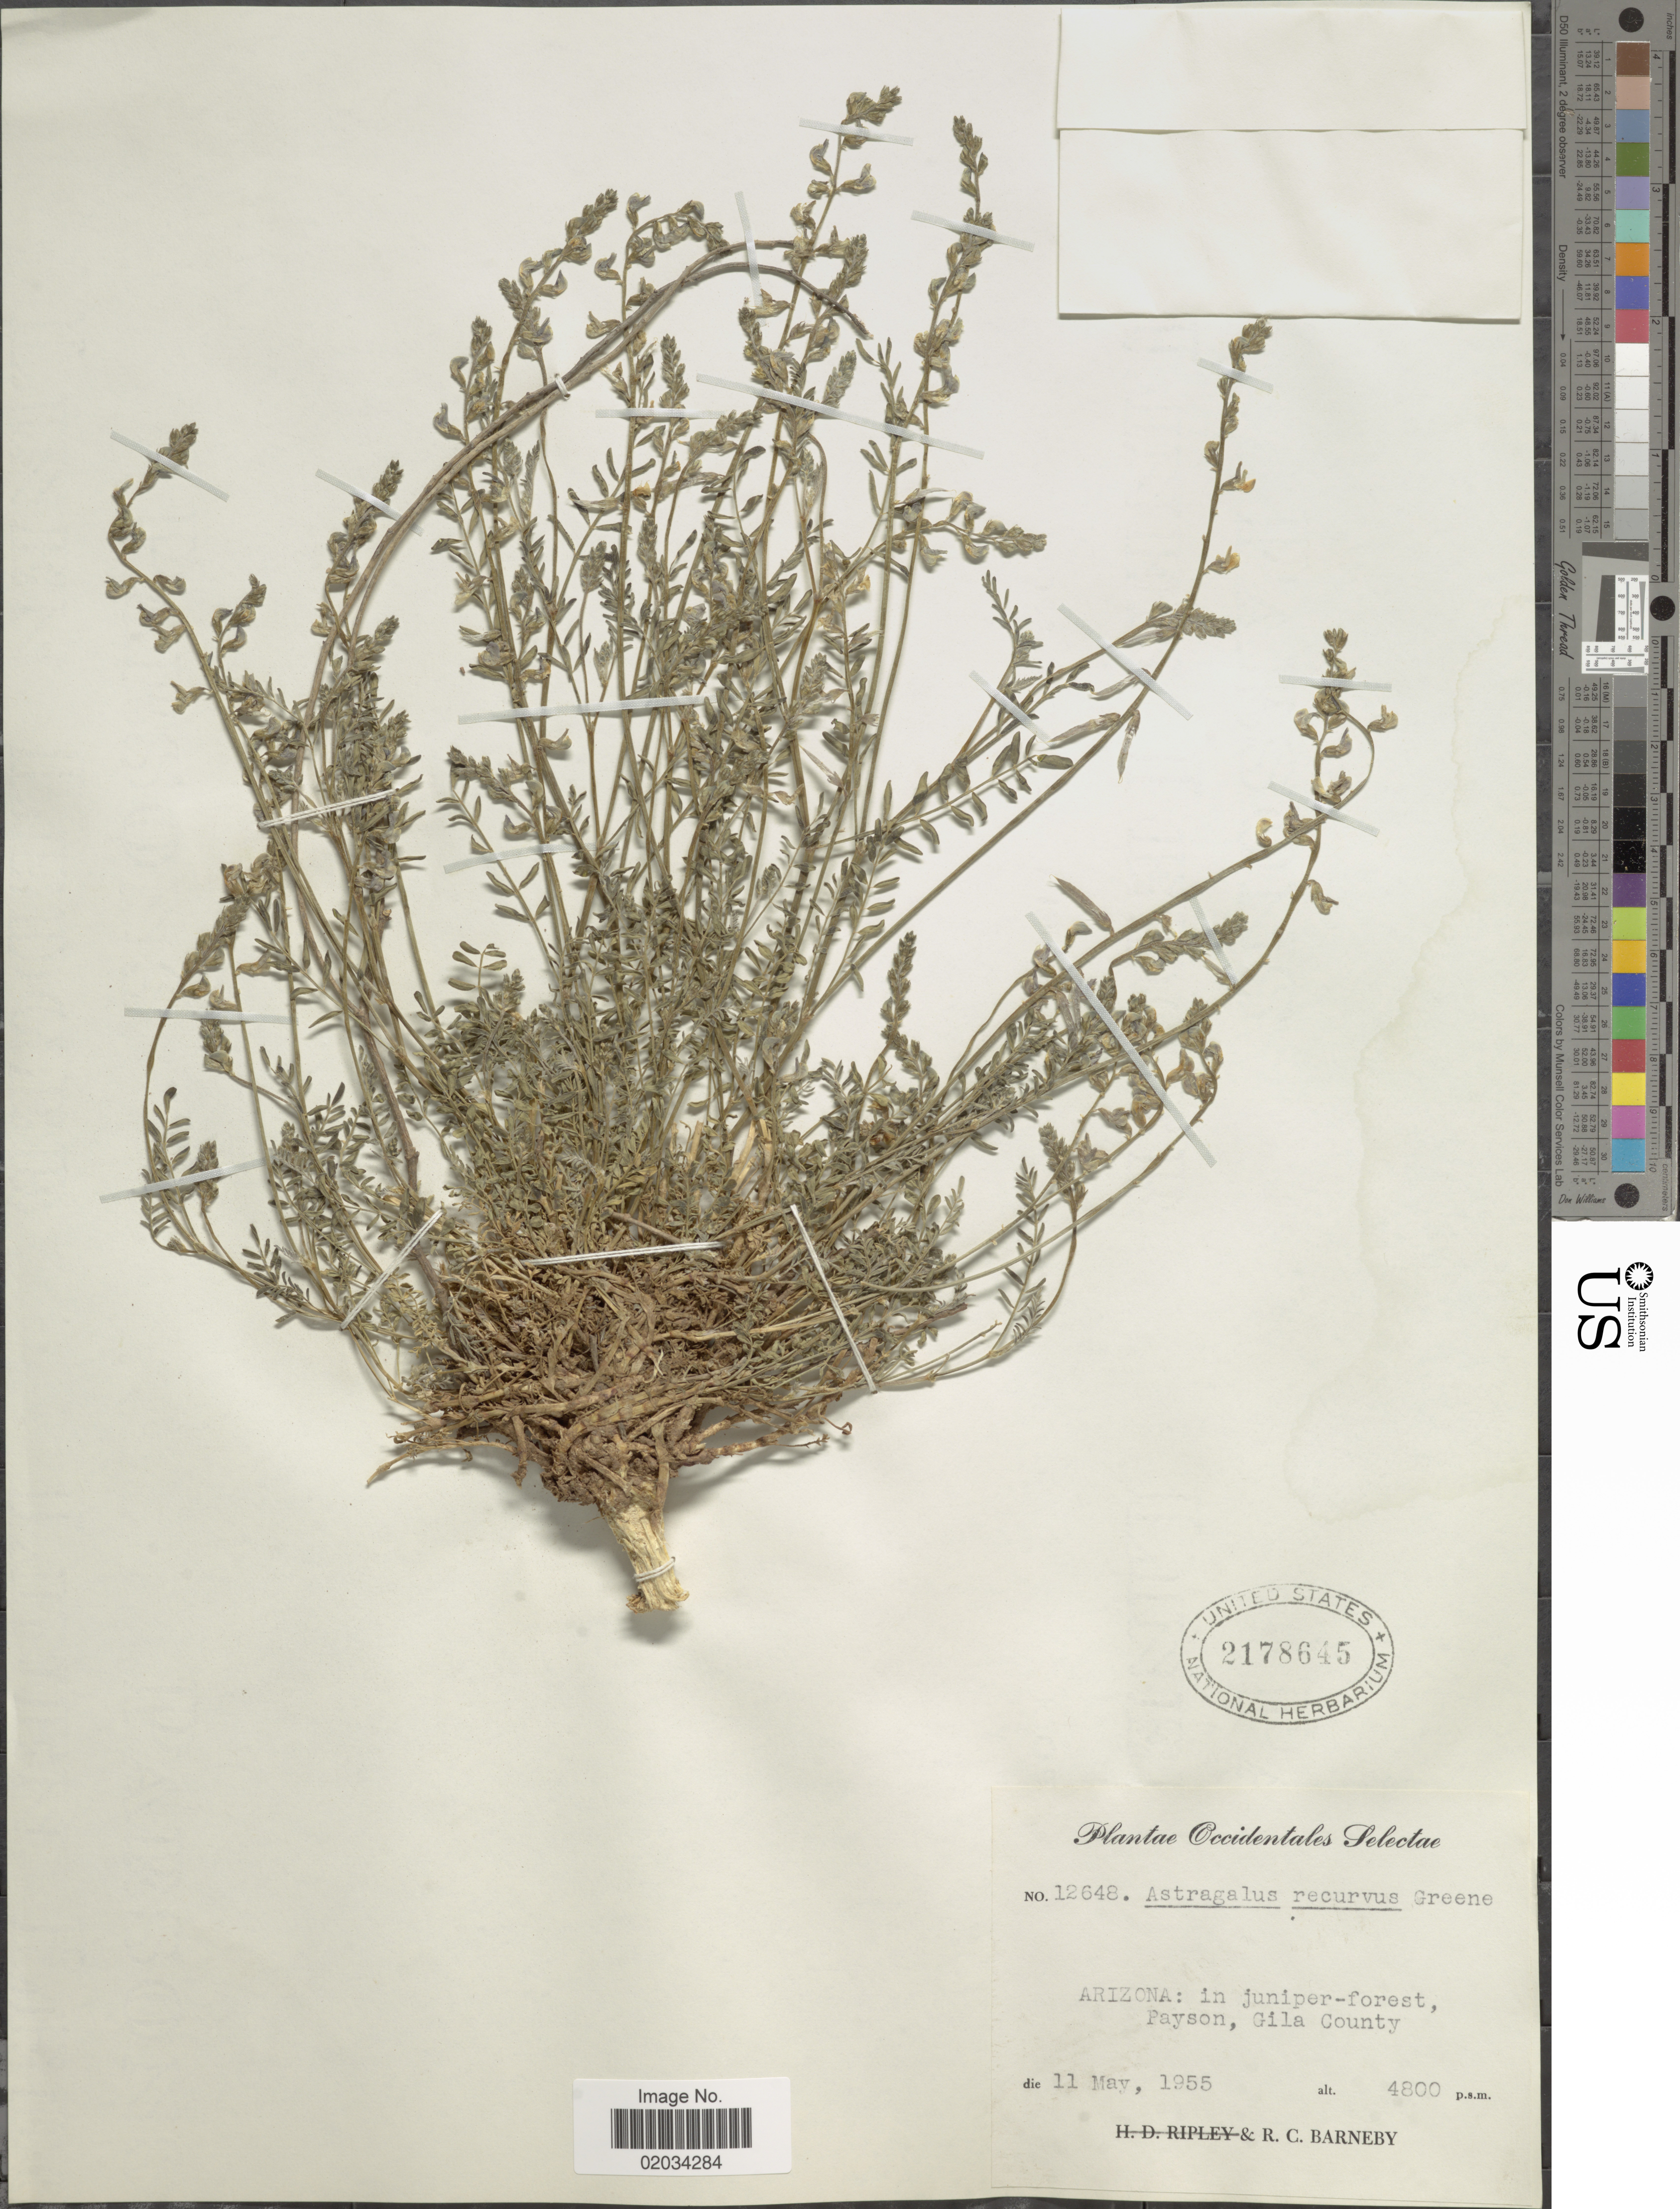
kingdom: Plantae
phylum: Tracheophyta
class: Magnoliopsida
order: Fabales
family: Fabaceae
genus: Astragalus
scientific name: Astragalus recurvus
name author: Greene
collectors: R. C. Barneby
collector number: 12648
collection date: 1955-05-11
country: United States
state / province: Arizona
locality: Payson, Gila County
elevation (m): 4800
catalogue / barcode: US 2178645